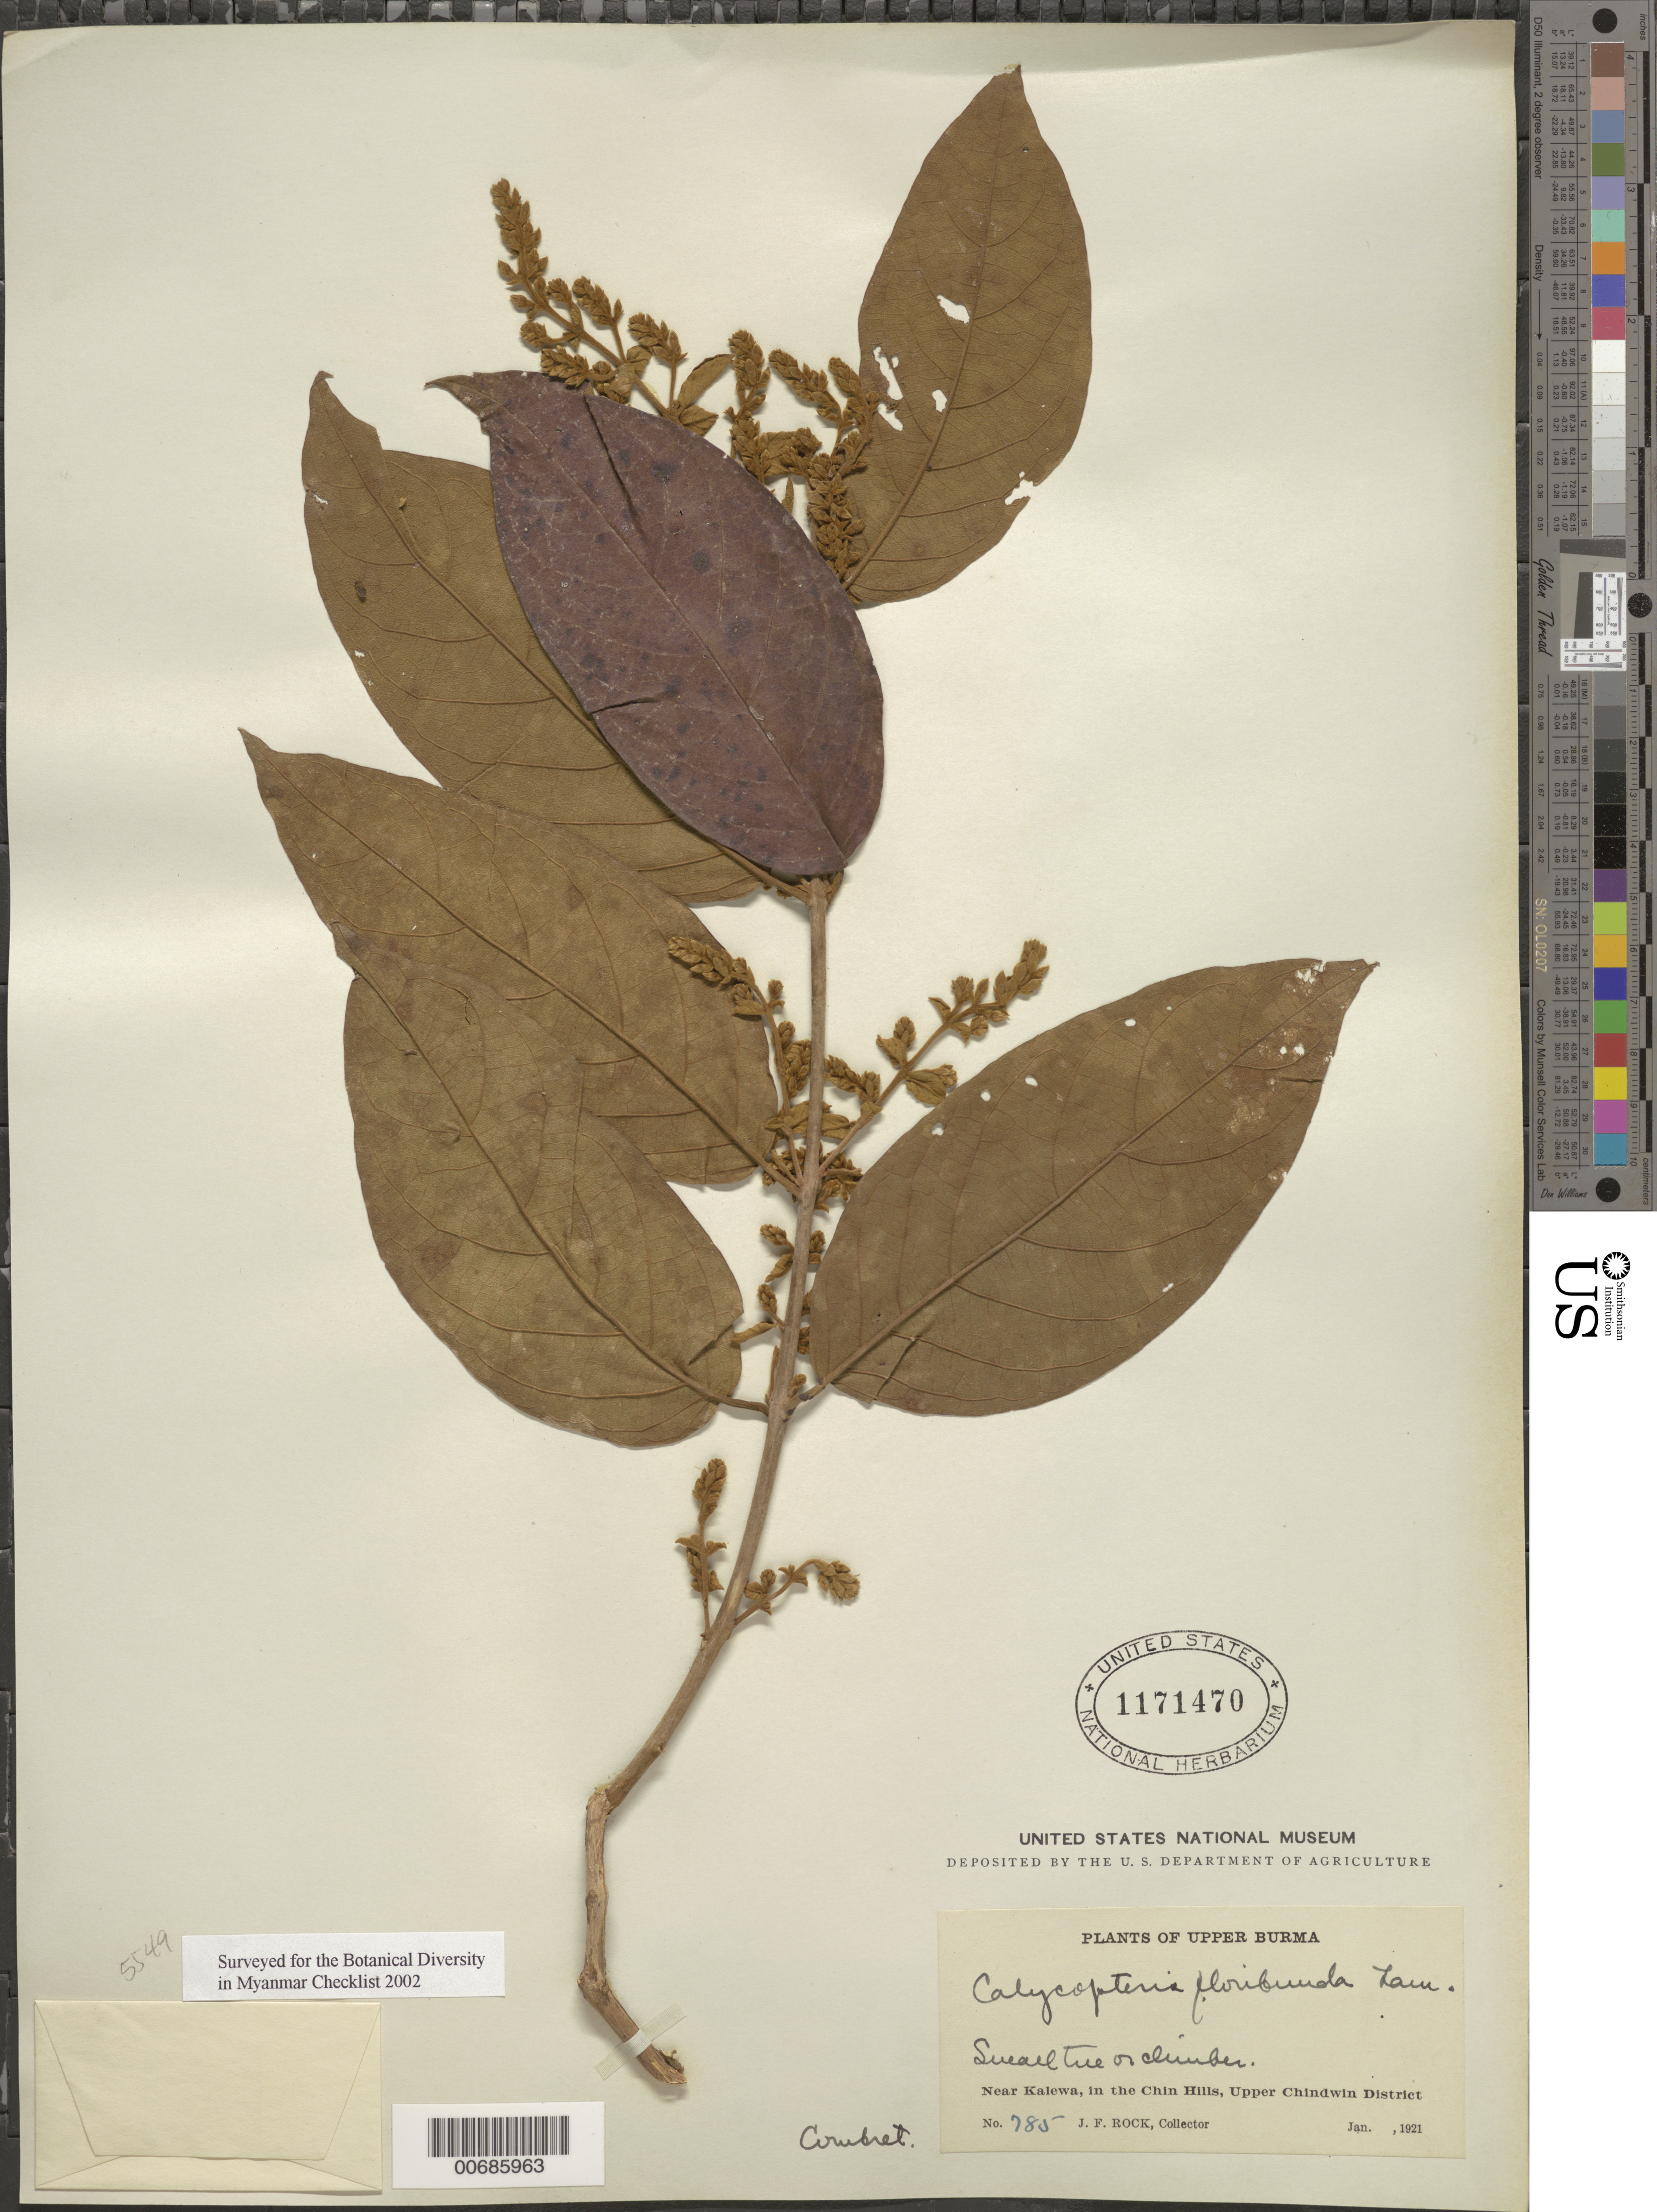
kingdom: Plantae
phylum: Tracheophyta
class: Magnoliopsida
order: Myrtales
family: Combretaceae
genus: Getonia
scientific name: Getonia floribunda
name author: Roxb.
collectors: J. F. Rock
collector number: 785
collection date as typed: Jan 1921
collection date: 1921-01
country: Myanmar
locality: Upper Chindwin Dist., near Kalewa, Chin Hills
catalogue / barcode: US 1171470